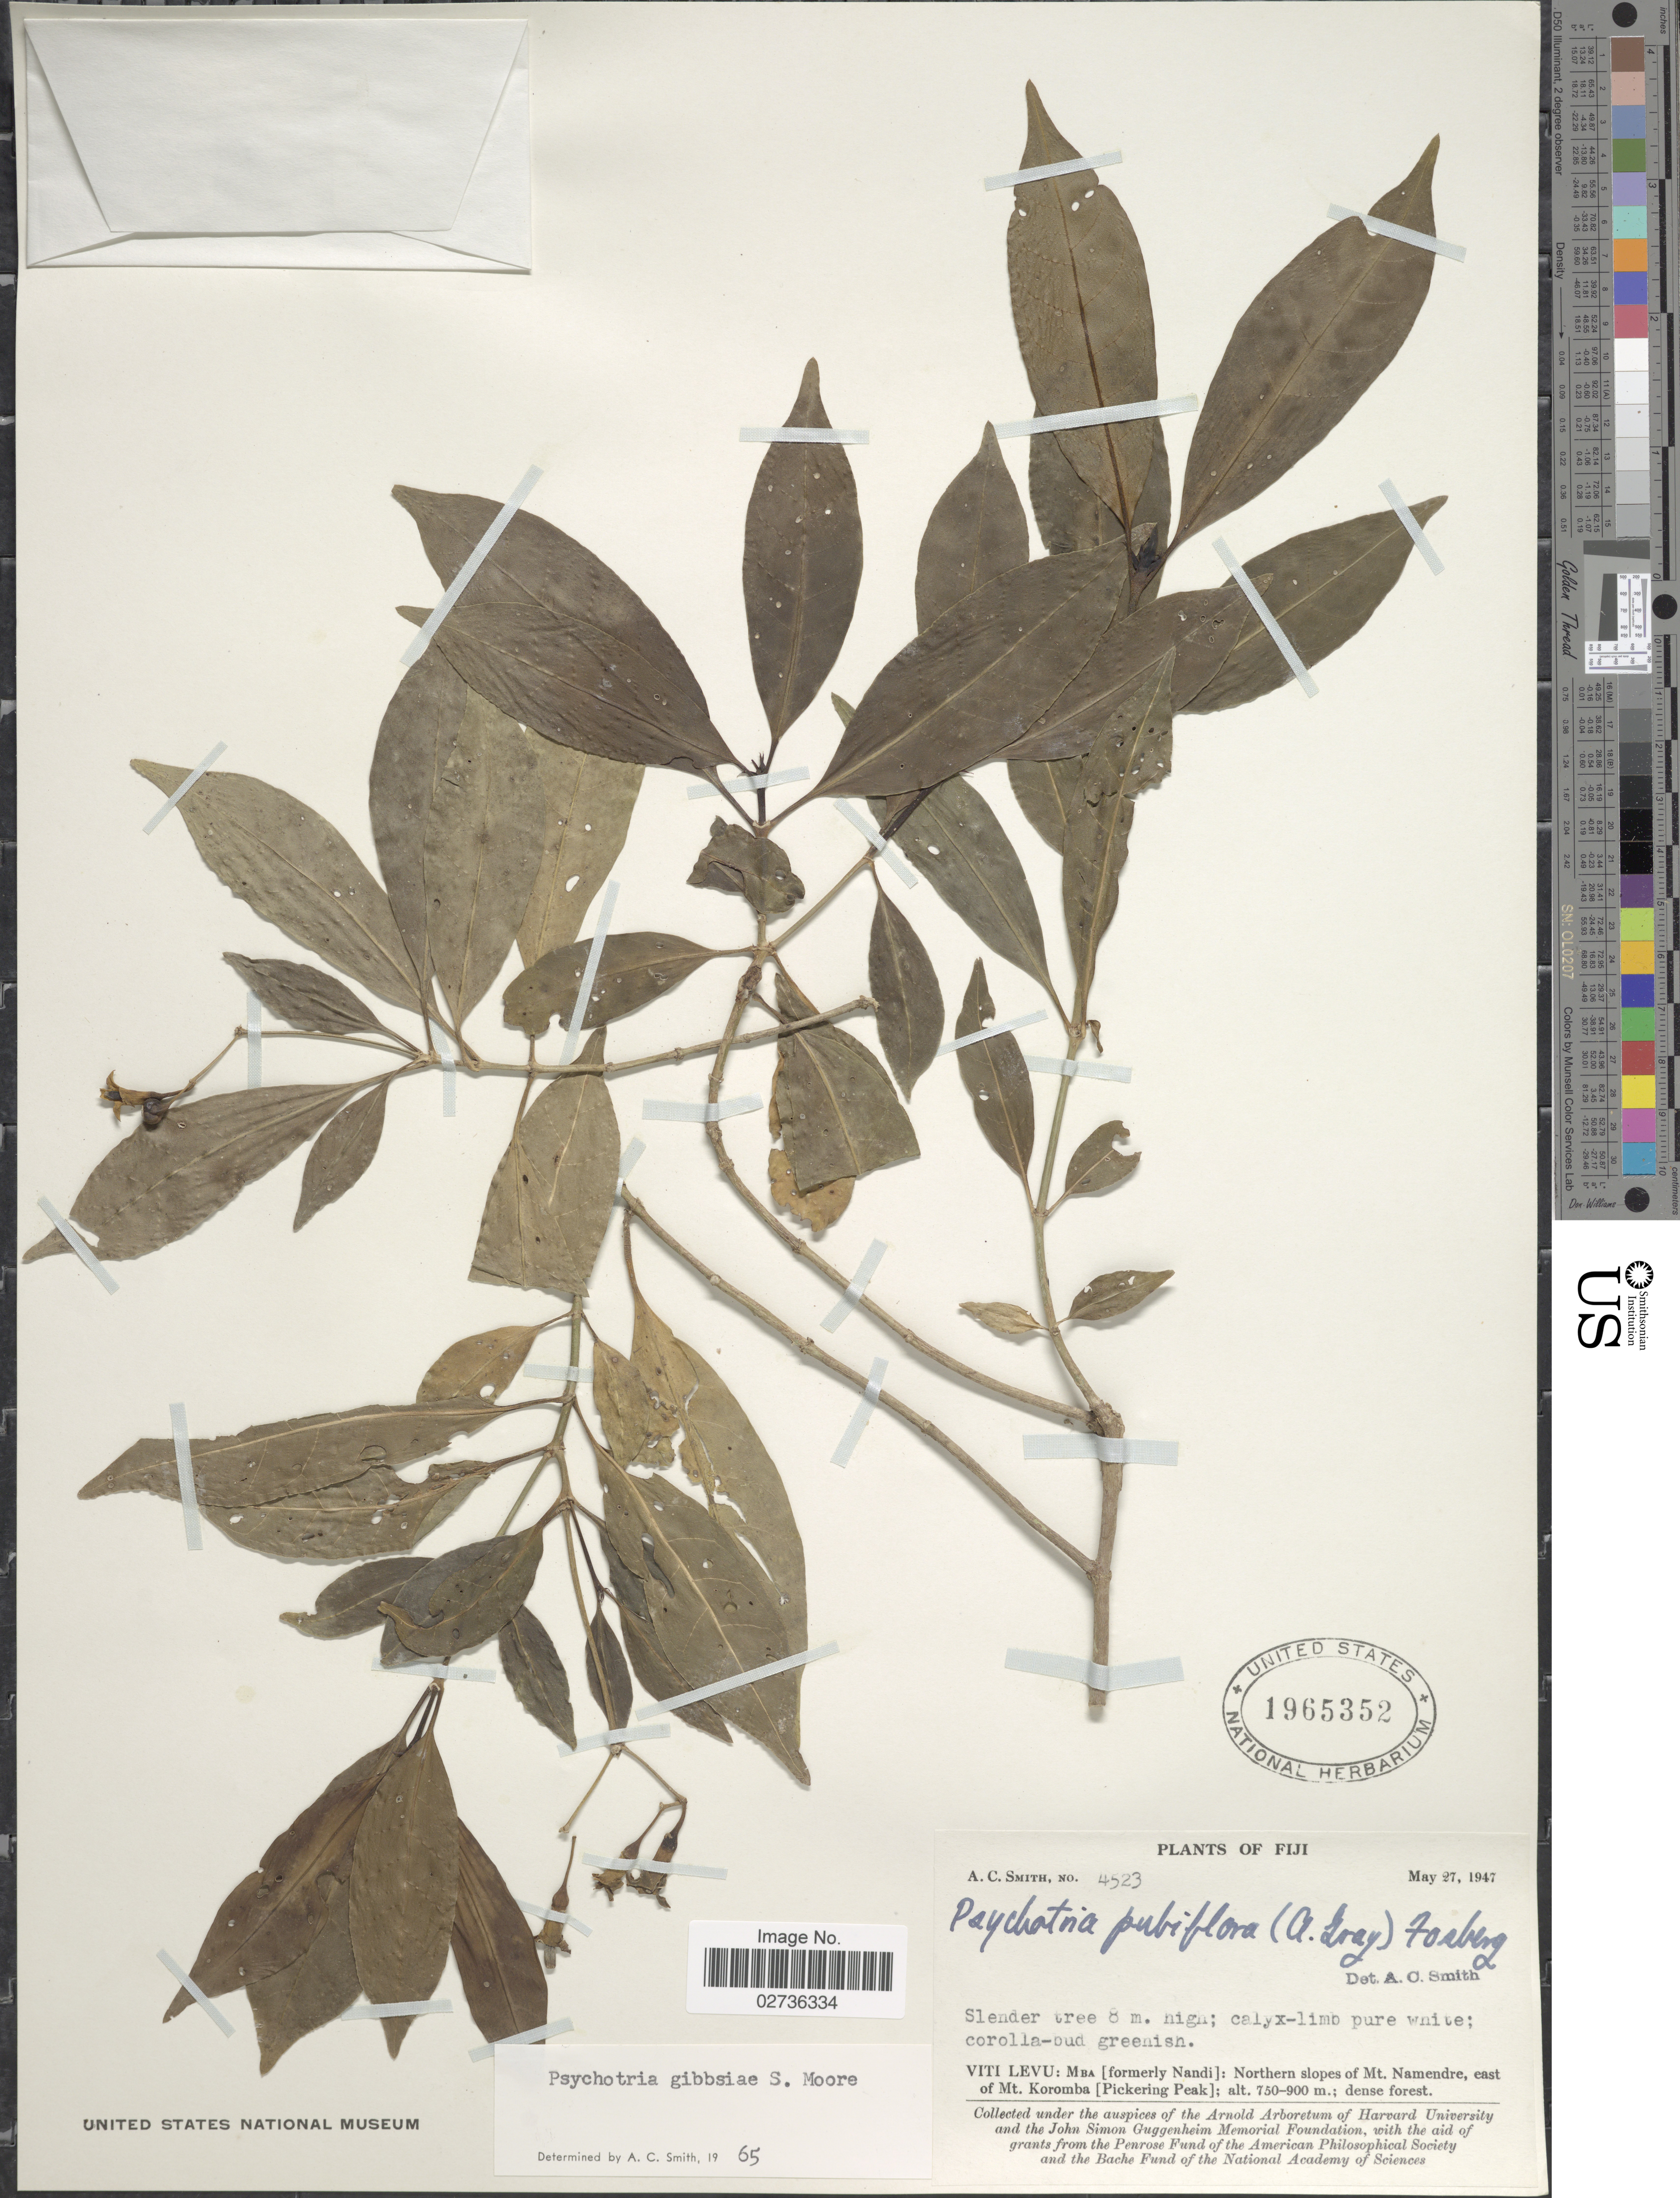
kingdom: Plantae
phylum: Tracheophyta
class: Magnoliopsida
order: Gentianales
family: Rubiaceae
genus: Psychotria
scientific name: Psychotria gibbsiae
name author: S. Moore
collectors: A. C. Smith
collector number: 4523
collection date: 1947-05-27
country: Fiji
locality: Viti Levu: MBA [formerly Nandi]: Northern slopes of Mt. Namendre, east of Mt. Koromba [Pickering Peak].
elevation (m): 750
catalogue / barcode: US 1965352